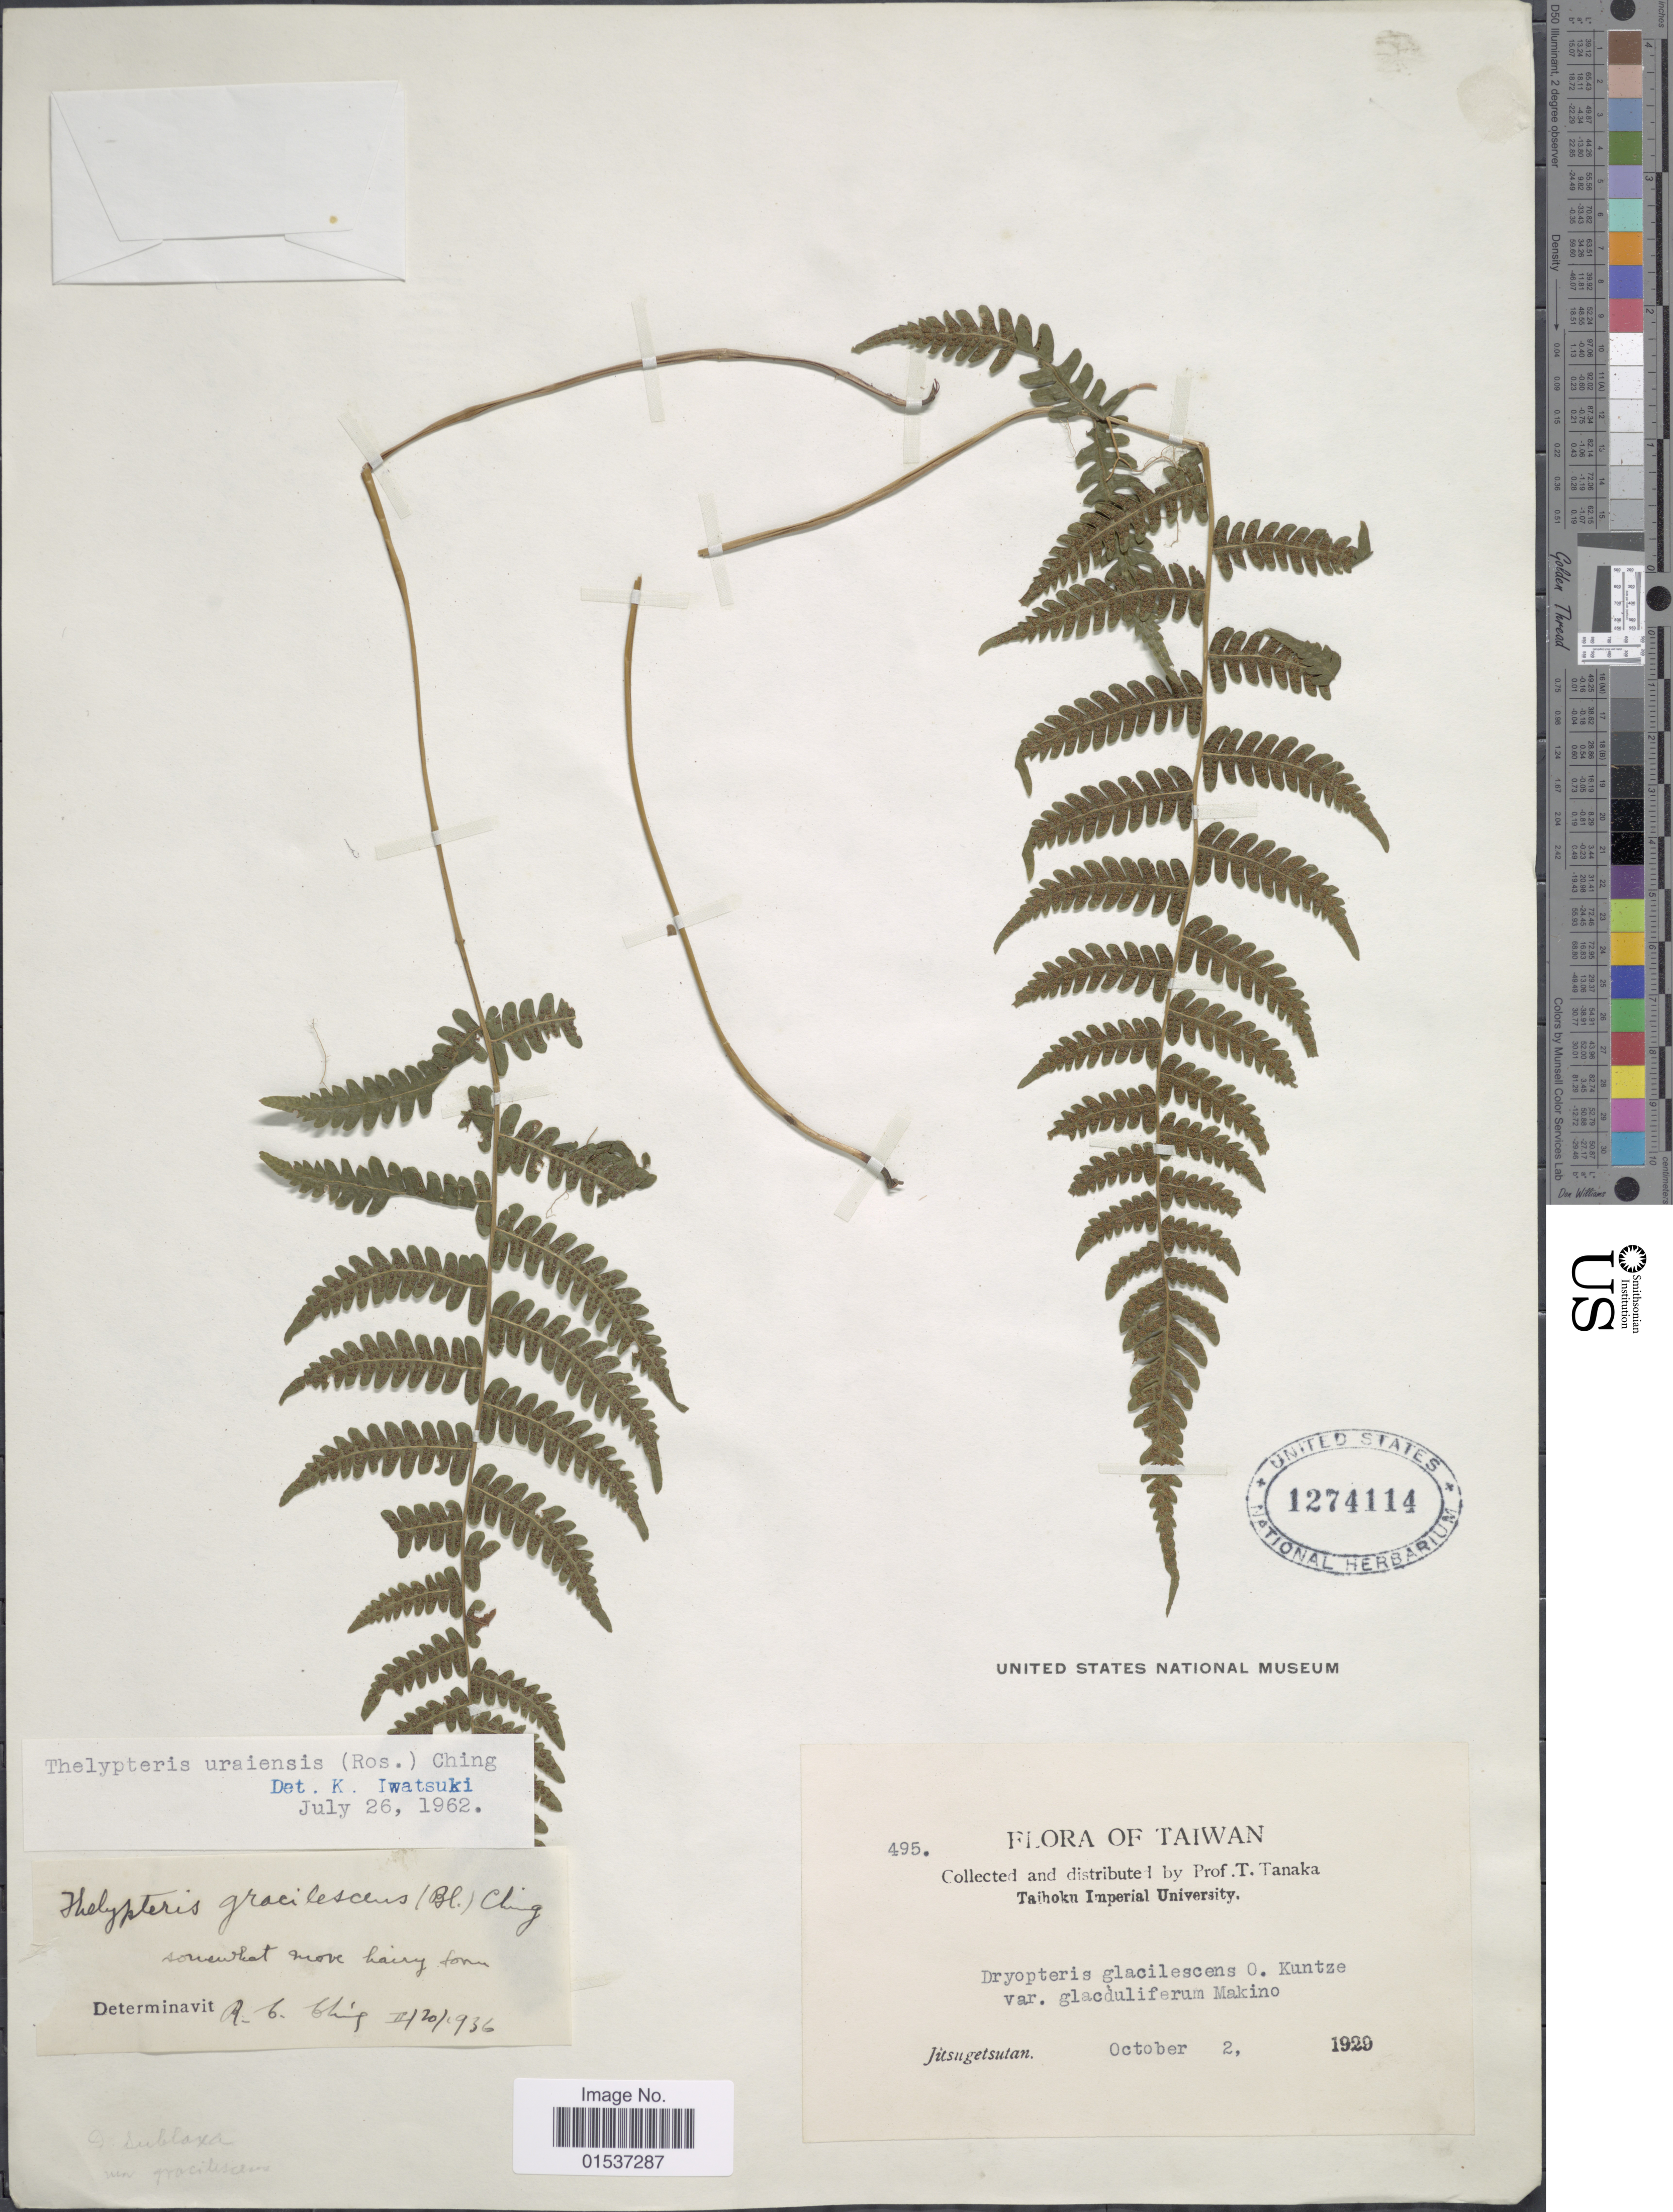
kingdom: Plantae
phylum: Tracheophyta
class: Polypodiopsida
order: Polypodiales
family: Thelypteridaceae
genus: Metathelypteris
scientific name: Metathelypteris uraiensis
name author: (Rosenst.) Ching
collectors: T. Tanaka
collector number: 495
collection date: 1929-10-02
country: Taiwan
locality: Taiwan, Jitsugetsutan.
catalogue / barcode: US 1274114